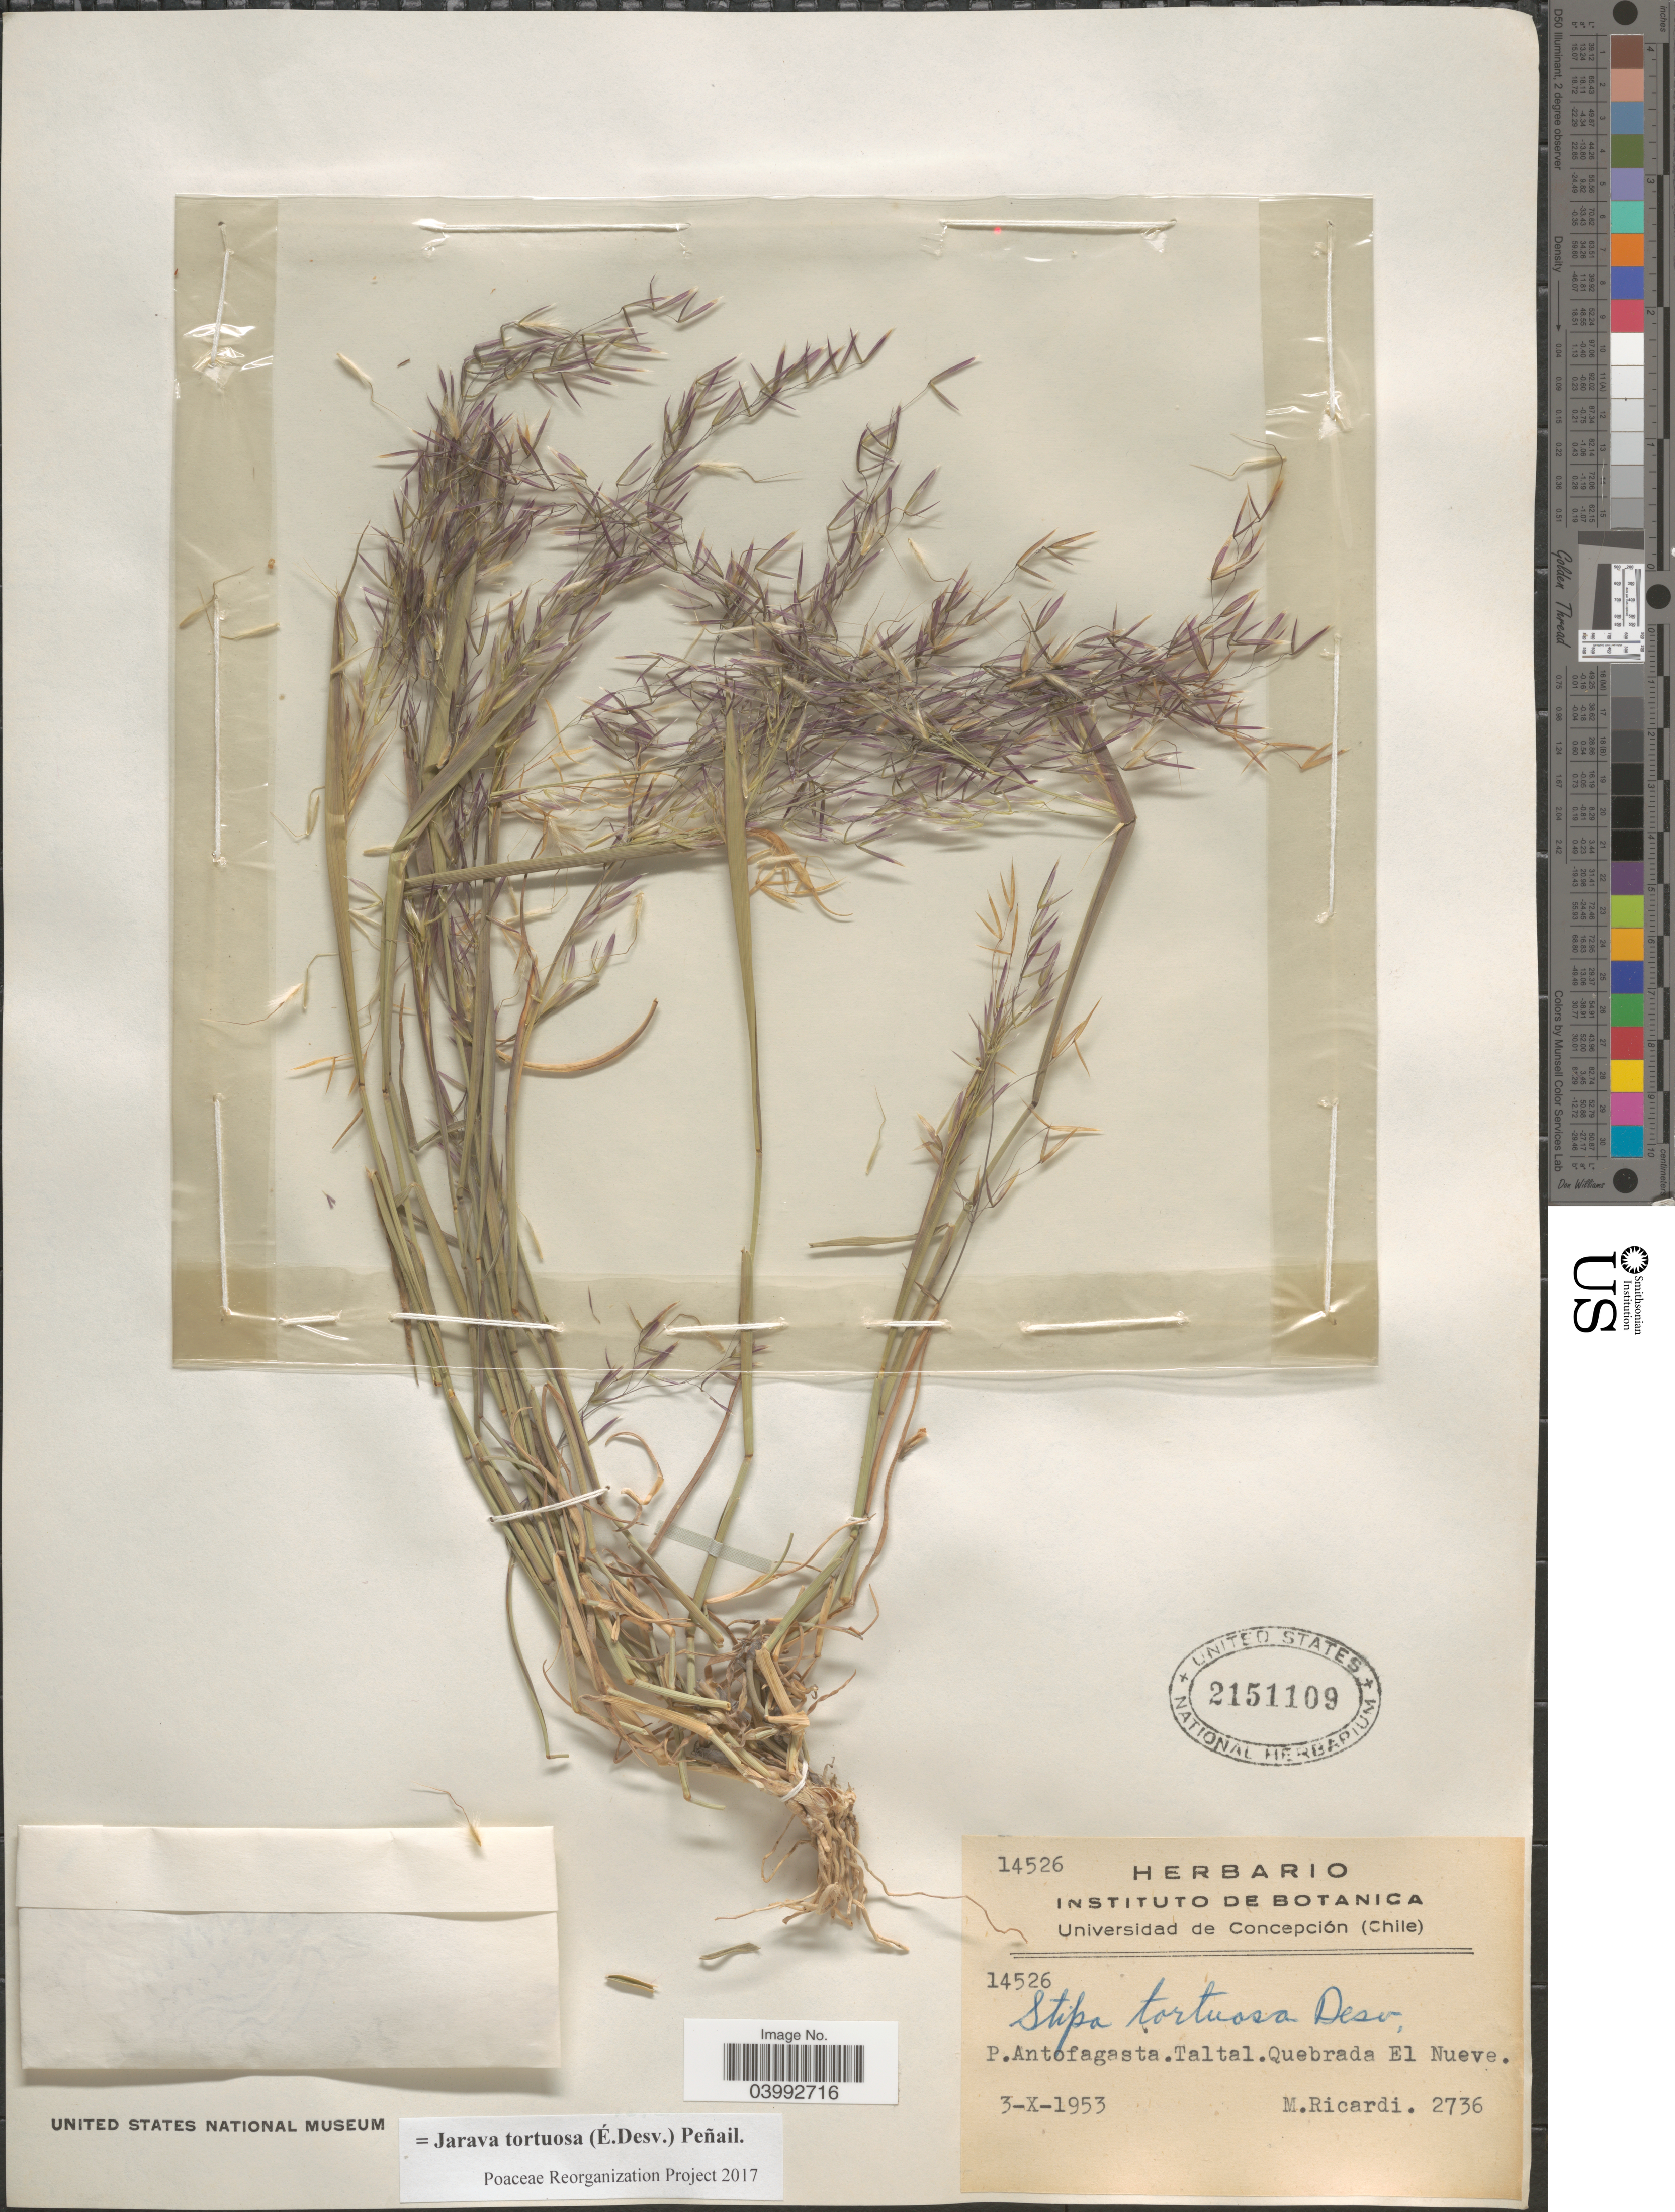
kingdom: Plantae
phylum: Tracheophyta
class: Liliopsida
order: Poales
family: Poaceae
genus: Jarava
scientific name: Jarava tortuosa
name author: (É. Desv.) Peñail.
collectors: M. Ricardi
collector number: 2736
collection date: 1953-10-03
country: Chile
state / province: Antofagasta (II)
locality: P. Antofagasta. Taltal. Quebrada El Nueve.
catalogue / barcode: US 2151109